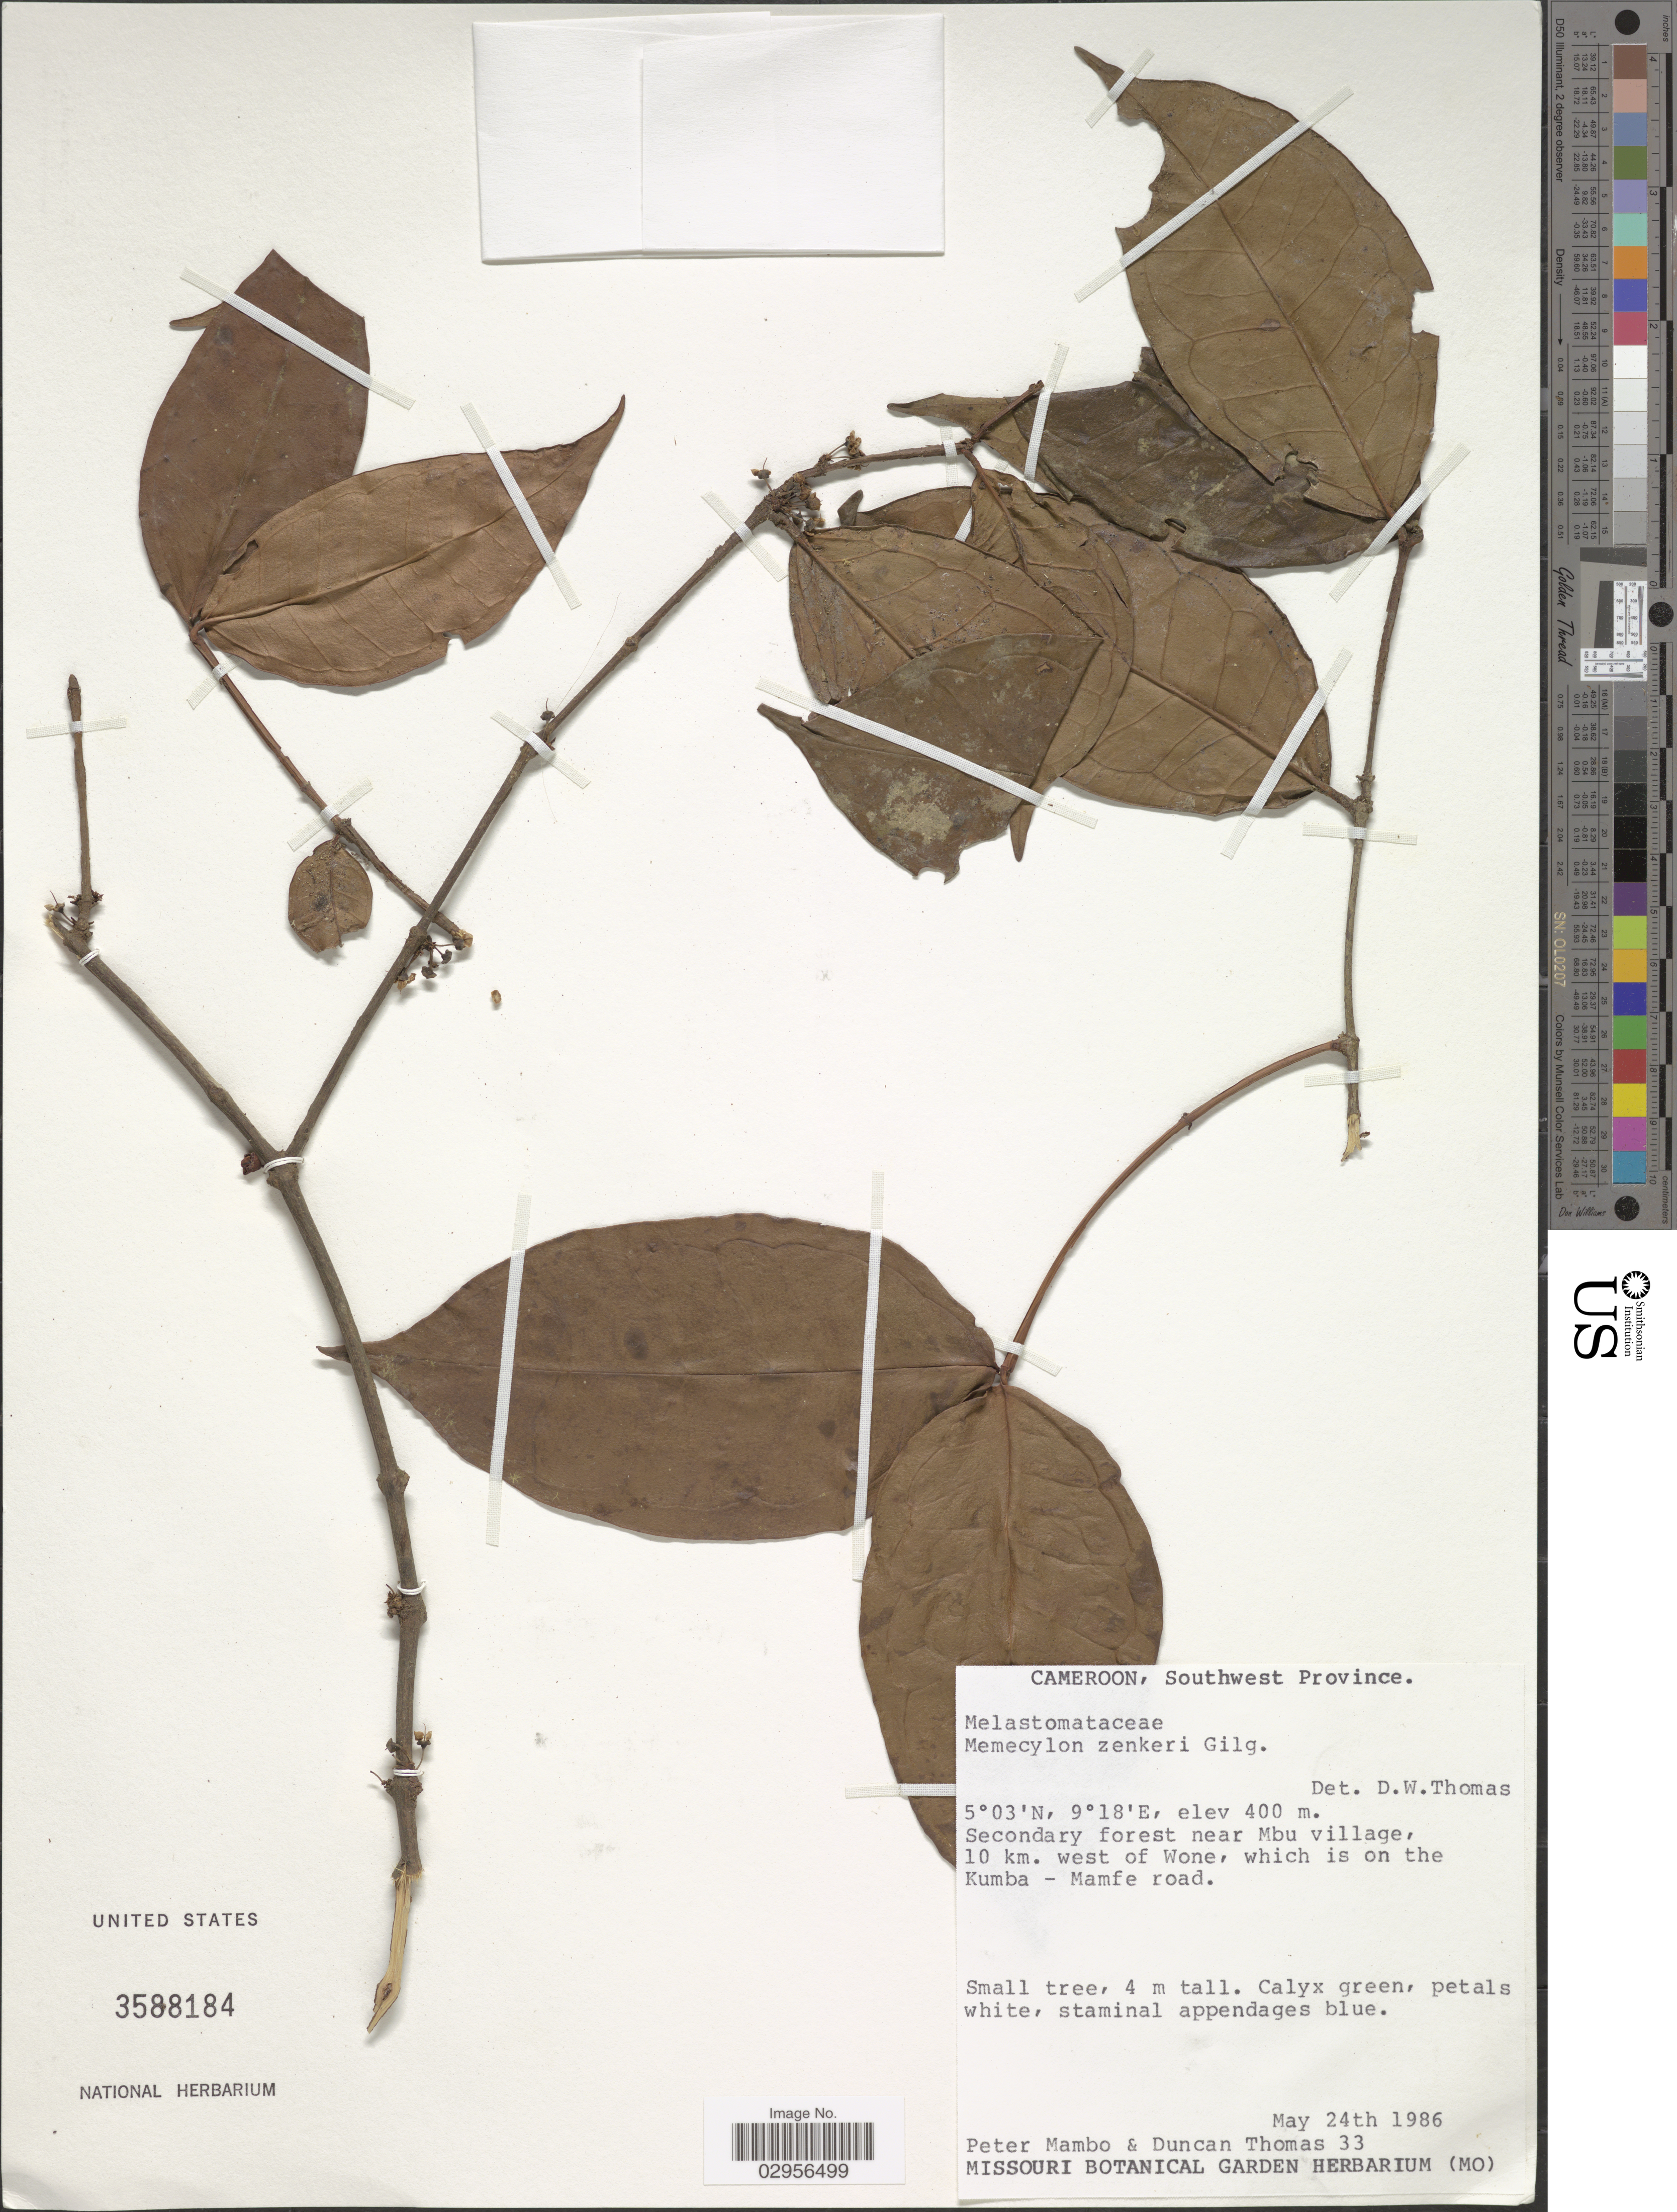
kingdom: Plantae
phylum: Tracheophyta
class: Magnoliopsida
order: Myrtales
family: Melastomataceae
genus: Memecylon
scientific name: Memecylon zenkeri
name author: Gilg in Engl.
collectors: P. Mambo & D. W. Thomas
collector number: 33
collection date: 1986-05-24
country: Cameroon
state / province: Sud-Ouest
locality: Southwest Province, Secondary forest near Mbu village, 10 km. west of Wone, which is on the Kumba - Mamfe road.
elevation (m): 400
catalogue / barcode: US 3588184